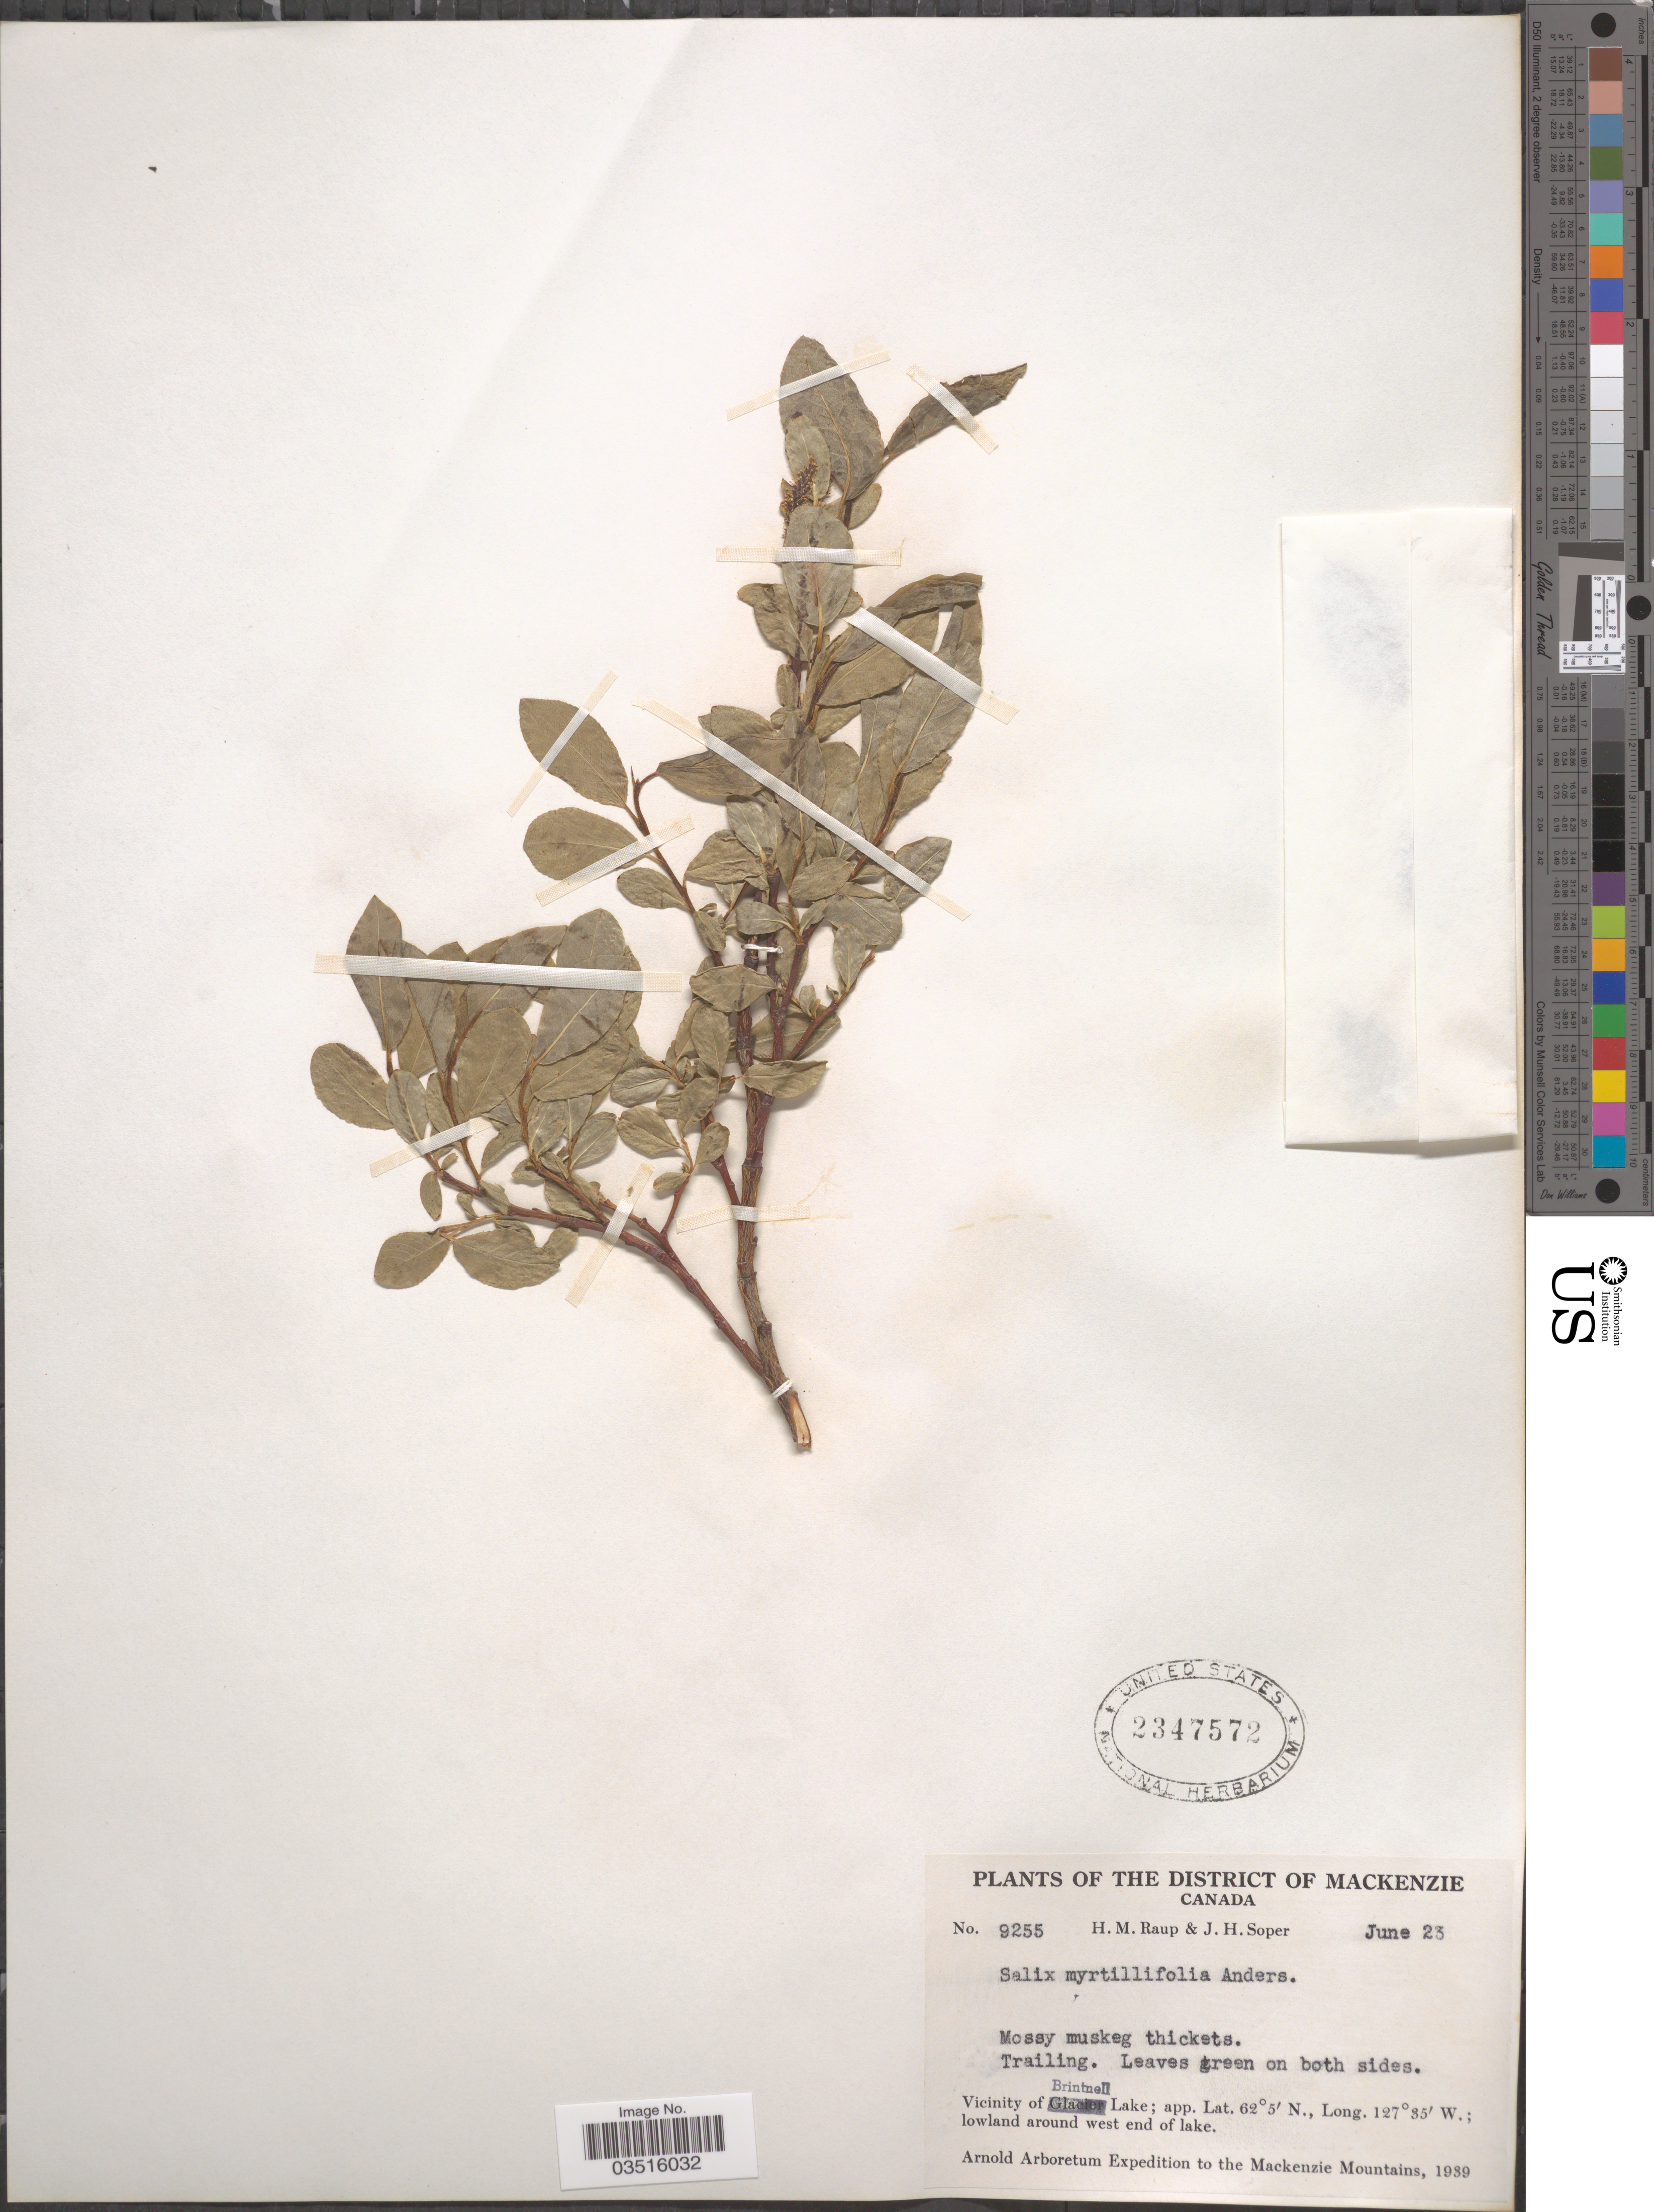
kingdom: Plantae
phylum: Tracheophyta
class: Magnoliopsida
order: Malpighiales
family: Salicaceae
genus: Salix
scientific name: Salix myrtillifolia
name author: Andersson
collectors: H. Raup & J. H. Soper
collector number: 9255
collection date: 1939-06-23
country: Canada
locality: The District of Mackenzie. Vicinity of Brintnell Lake; lowland around west end of lake. The Mackenzie Mountains.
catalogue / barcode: US 2347572